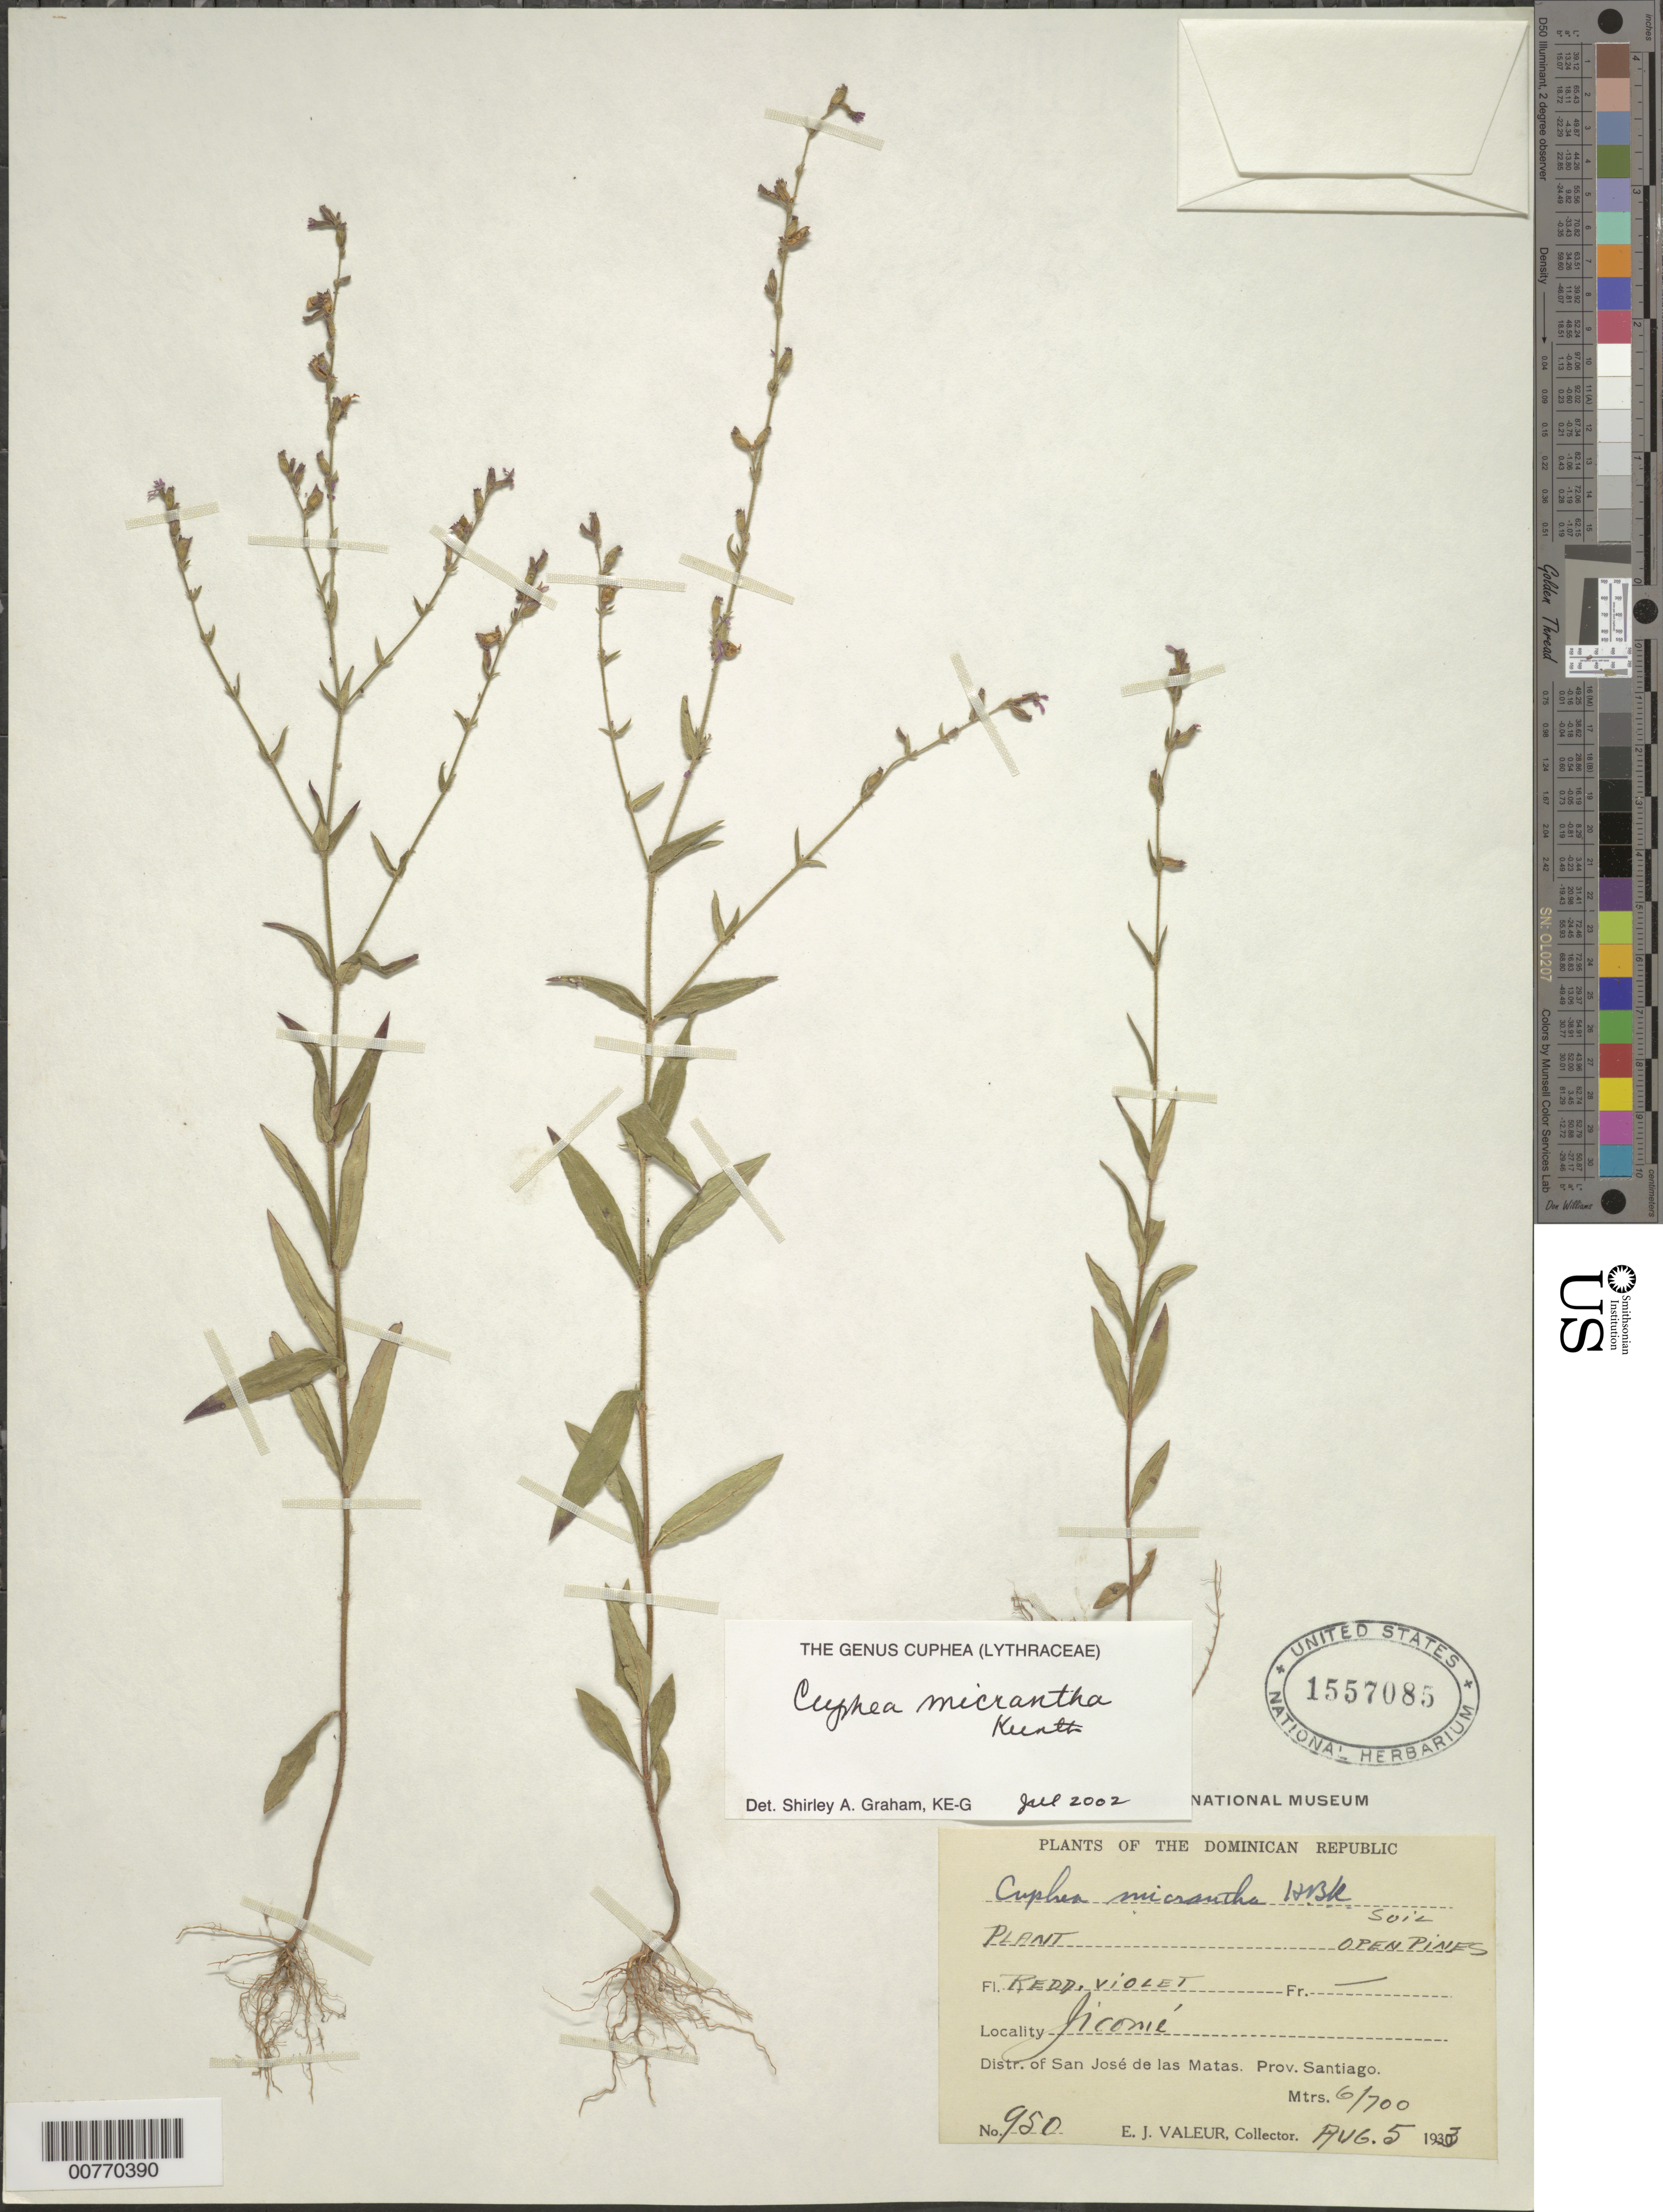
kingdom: Plantae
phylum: Tracheophyta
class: Magnoliopsida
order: Myrtales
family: Lythraceae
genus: Cuphea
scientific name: Cuphea micrantha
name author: Kunth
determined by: Graham, Shirley Ann Tousch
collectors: E. Valeur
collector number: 950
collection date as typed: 05 Aug 1933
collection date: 1933-08-05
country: Dominican Republic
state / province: Santiago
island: Hispaniola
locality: Distr. of San José de las Matas, Locality Jicomé.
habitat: Open pines soil.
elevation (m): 600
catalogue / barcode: US 1557085